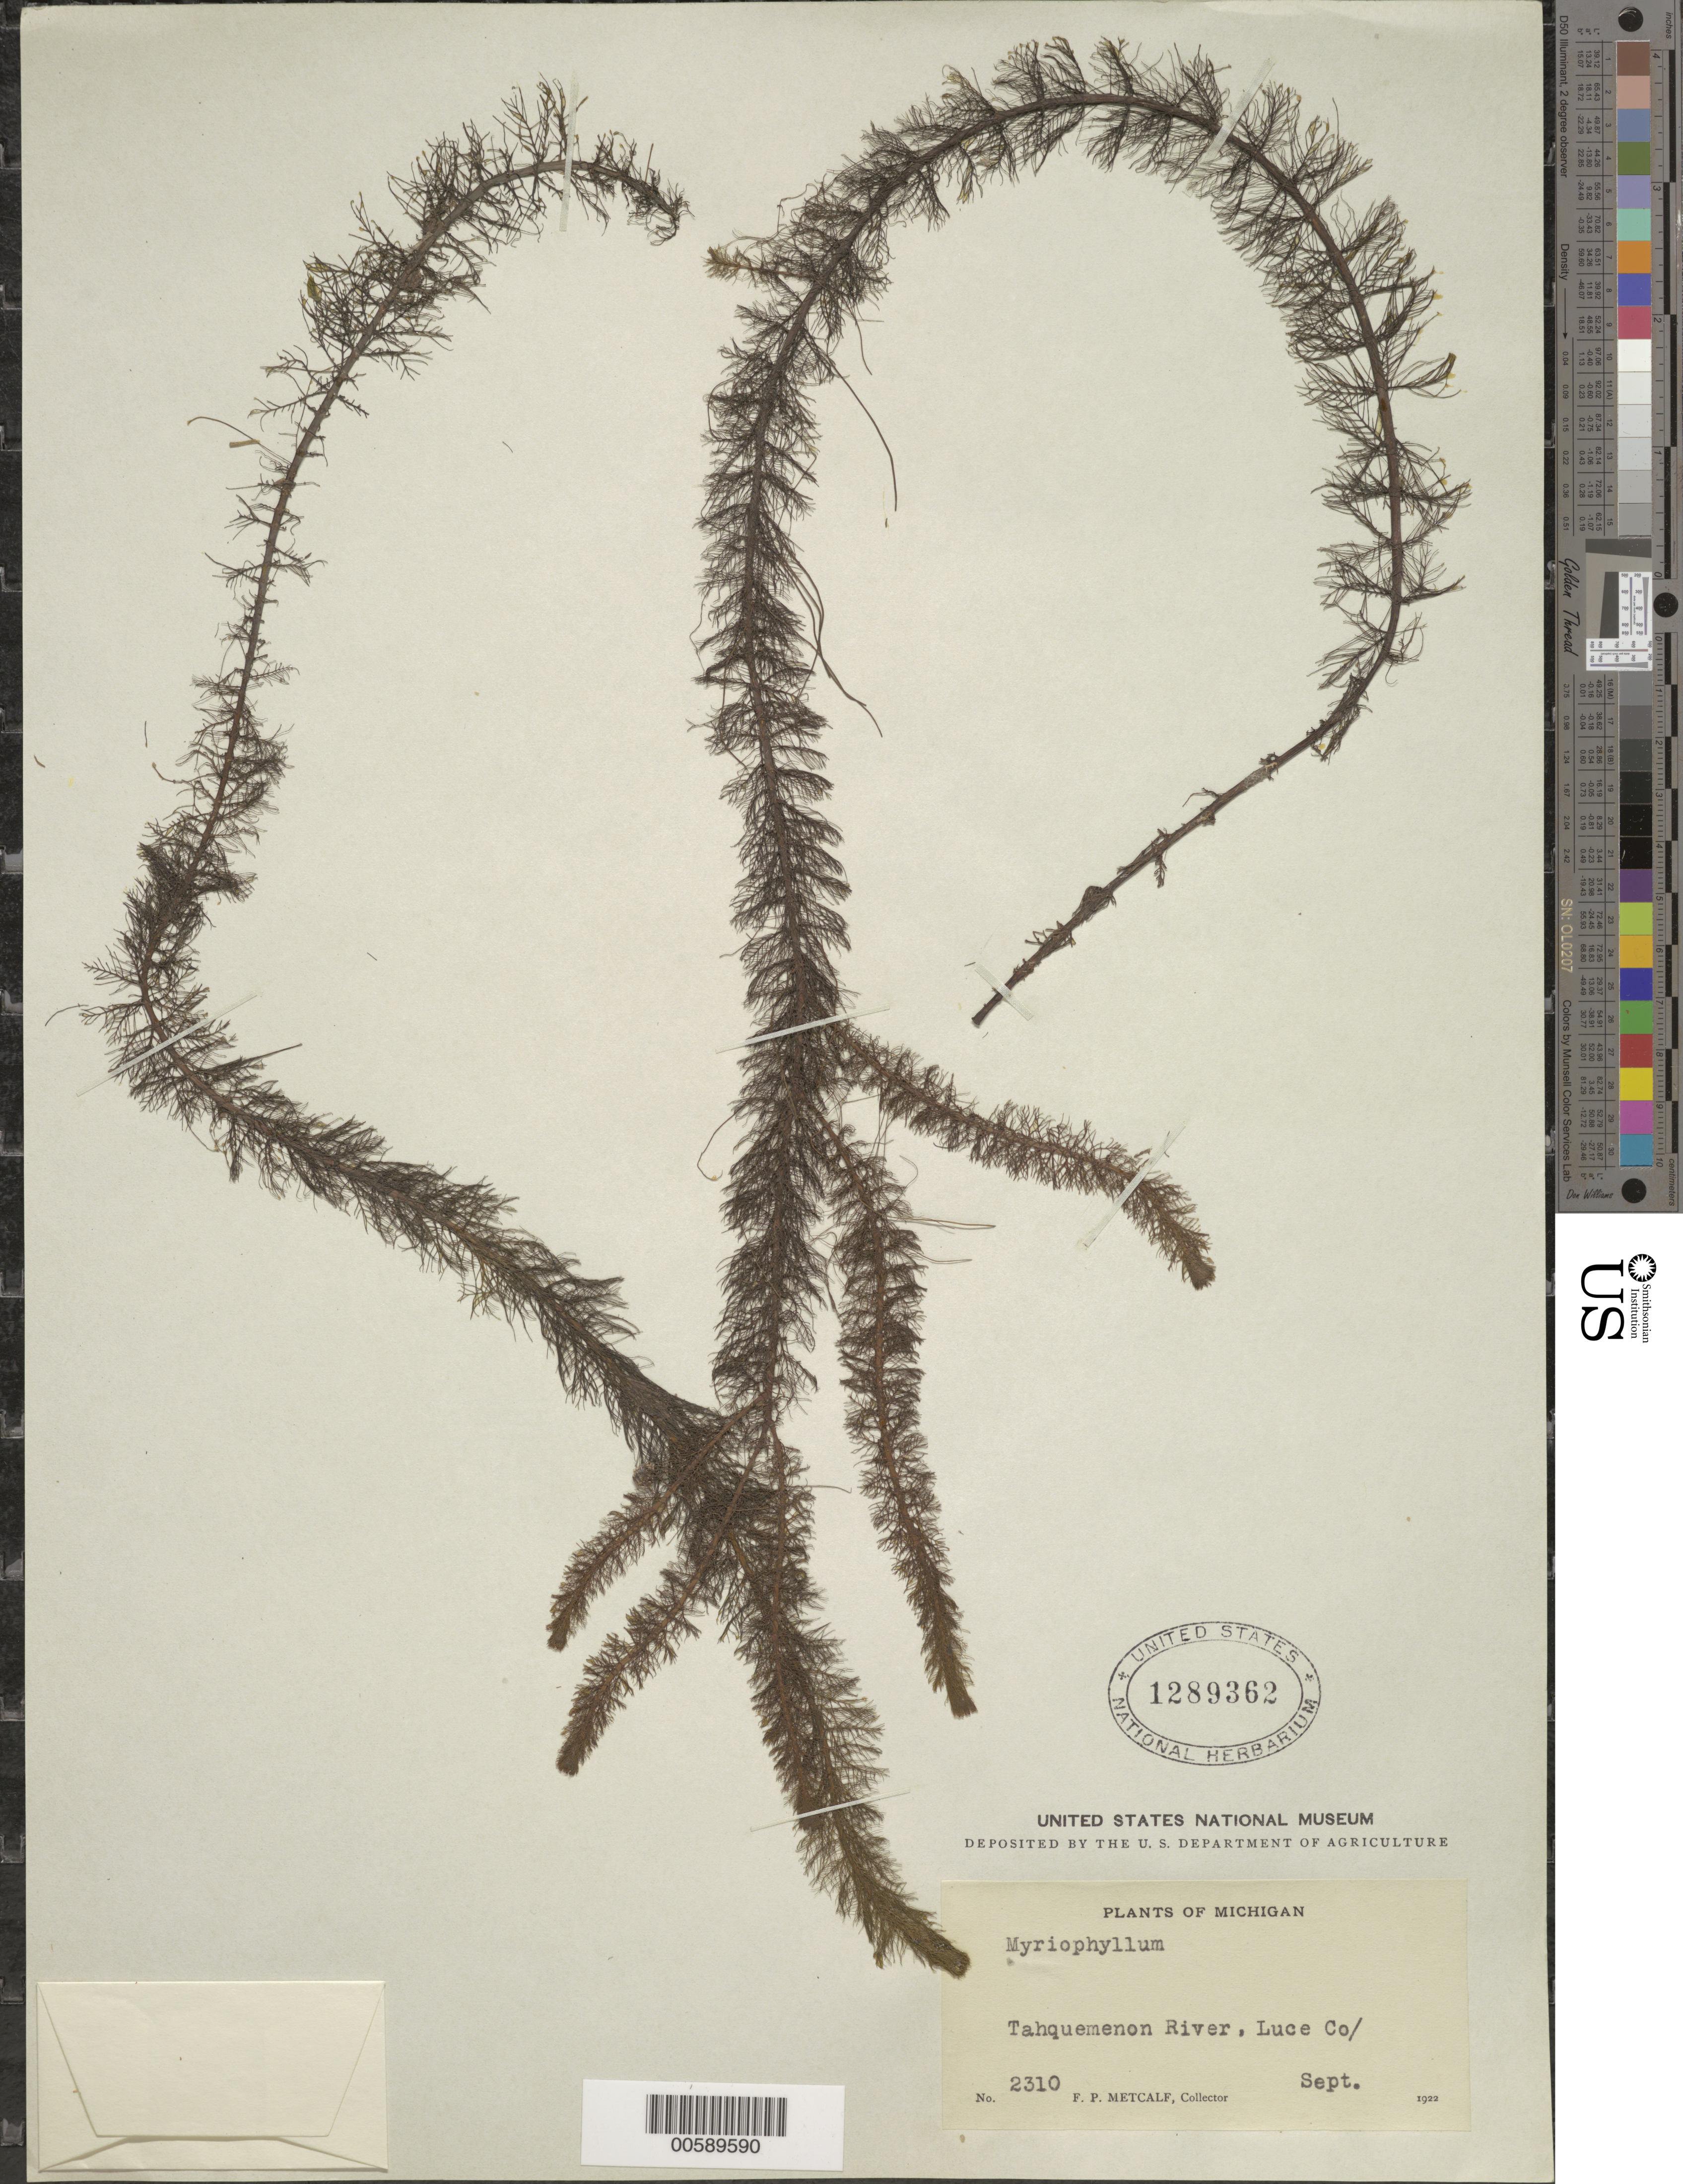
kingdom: Plantae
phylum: Tracheophyta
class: Magnoliopsida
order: Saxifragales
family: Haloragaceae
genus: Myriophyllum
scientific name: Myriophyllum sp.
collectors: F. P. Metcalf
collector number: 2310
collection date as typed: Sep 1922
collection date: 1922-09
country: United States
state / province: Michigan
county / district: Luce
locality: Tahquemenon River.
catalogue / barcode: US 1289362